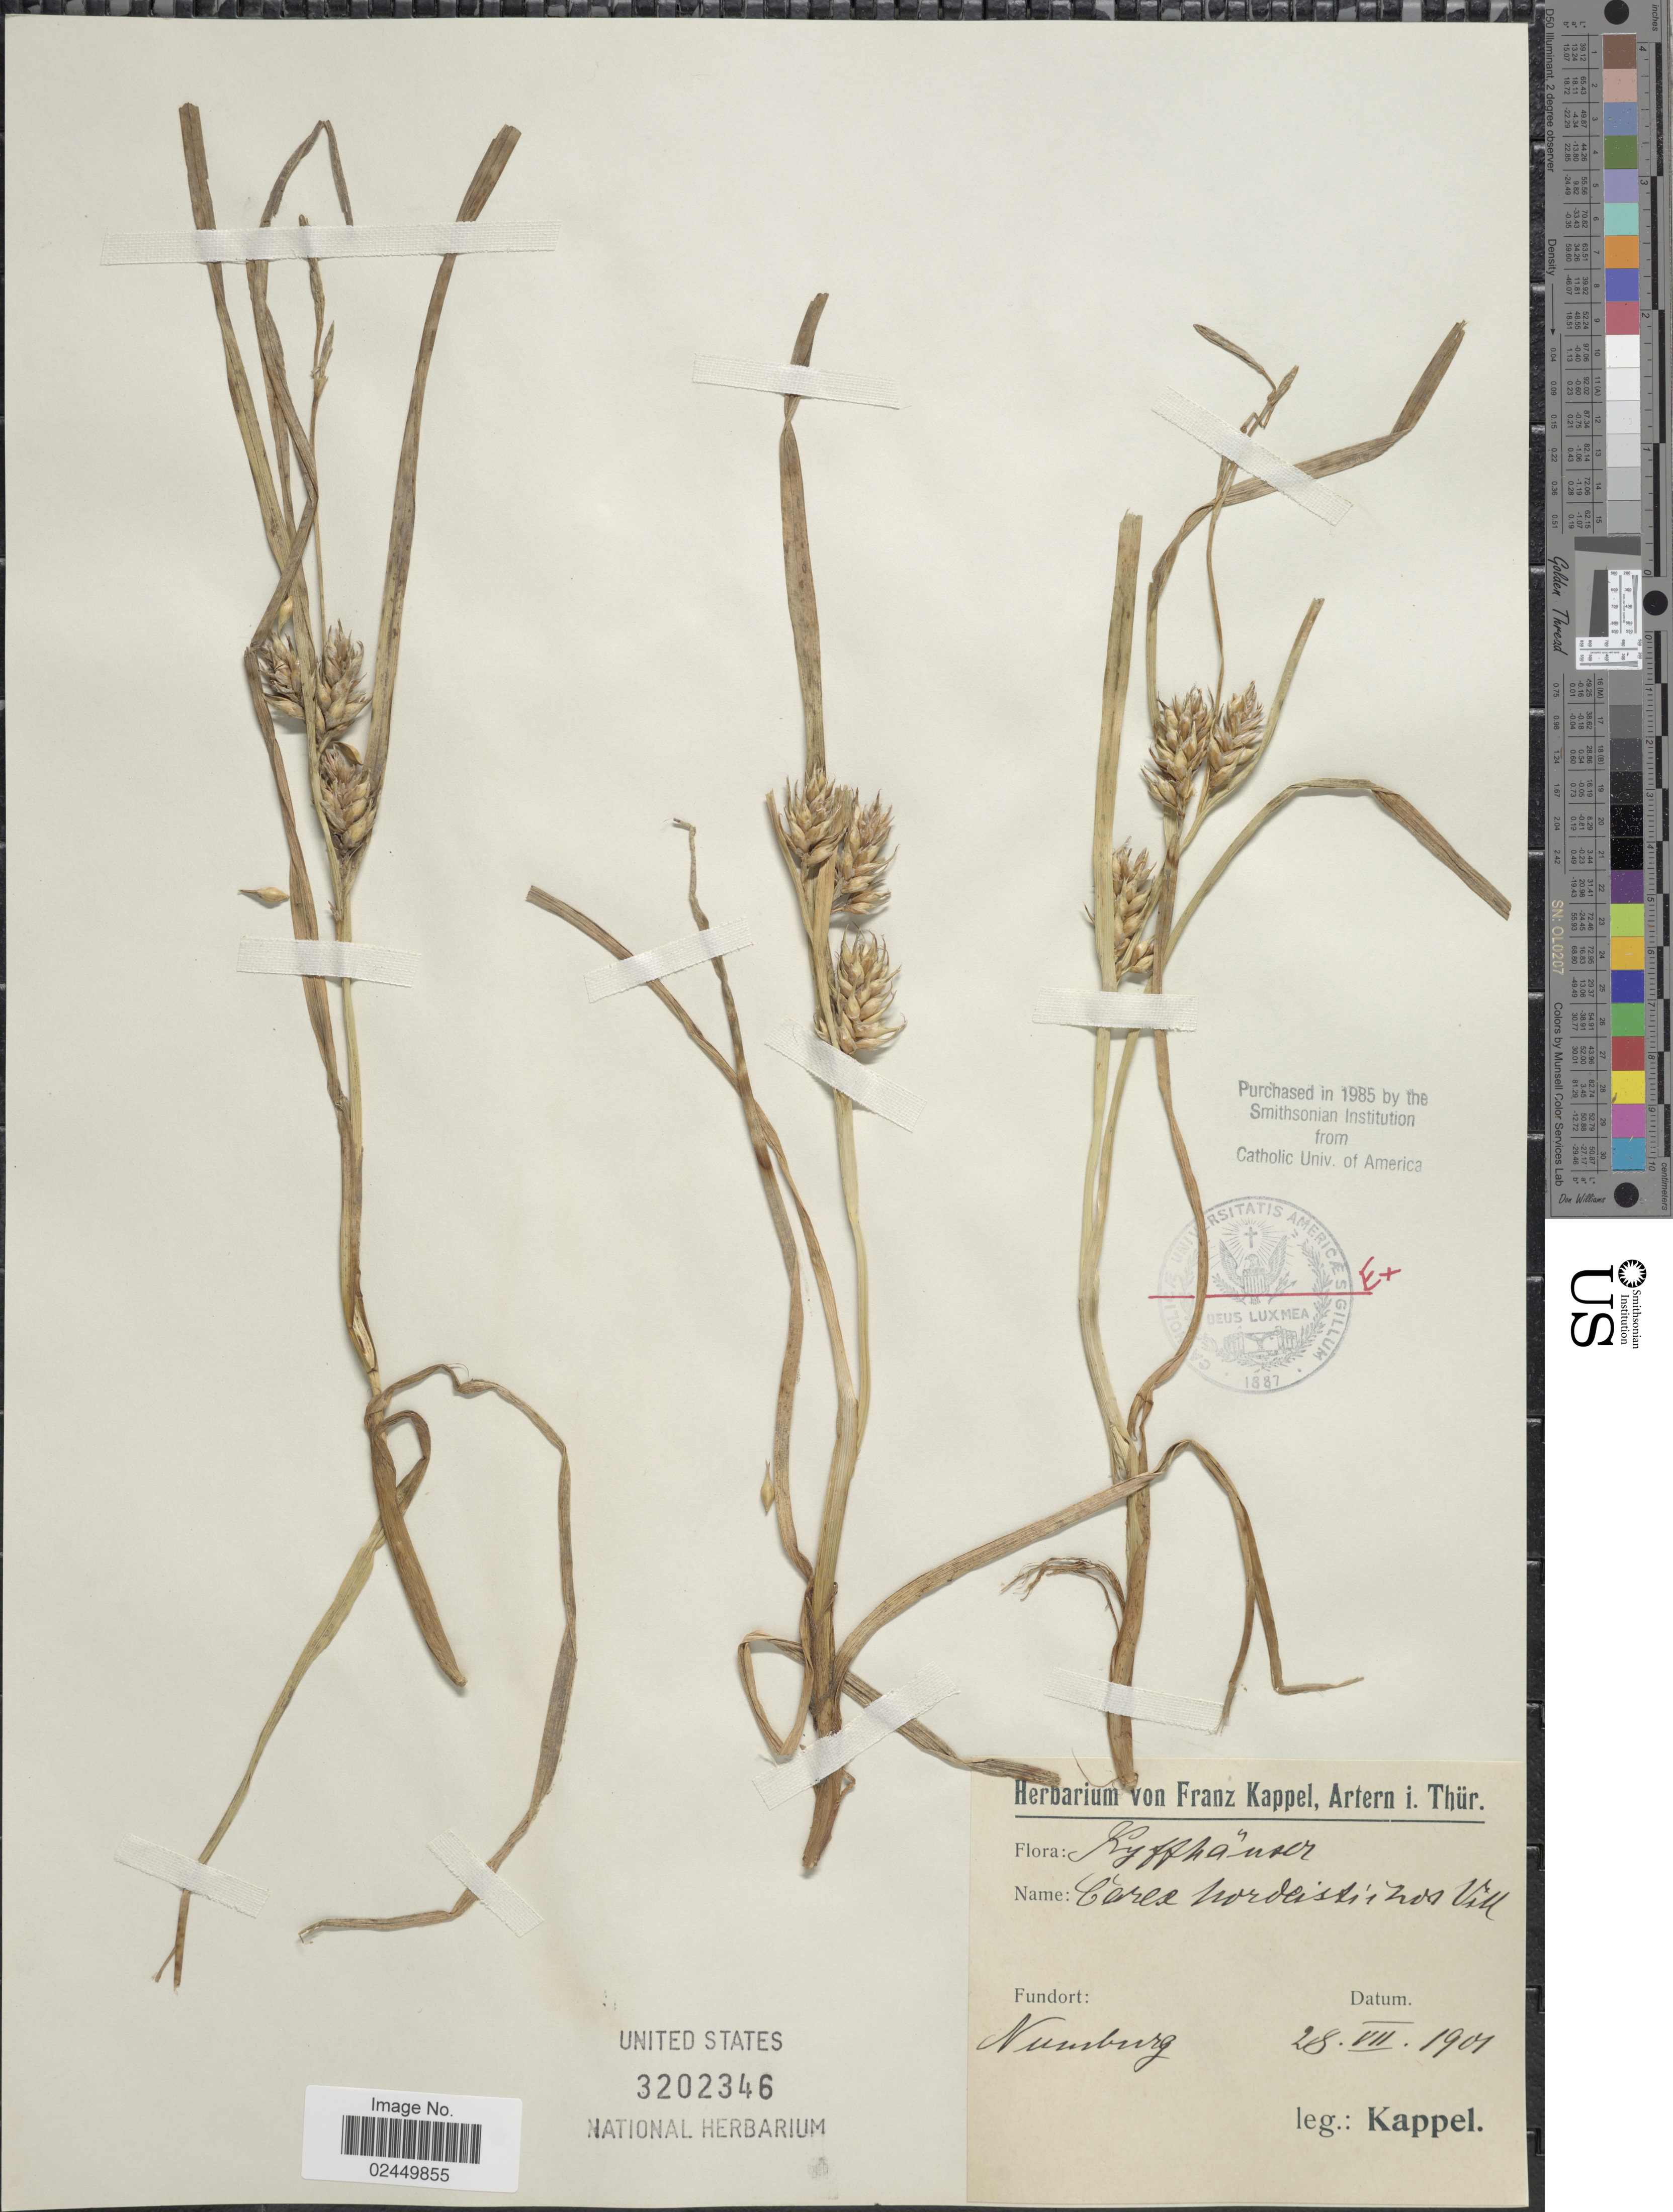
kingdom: Plantae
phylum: Tracheophyta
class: Liliopsida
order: Poales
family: Cyperaceae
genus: Carex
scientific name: Carex hordeistichos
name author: Vill.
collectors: Kappel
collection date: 1901-07-28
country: Germany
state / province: Thuringia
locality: Kyffhauser, Numburg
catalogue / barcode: US 3202346